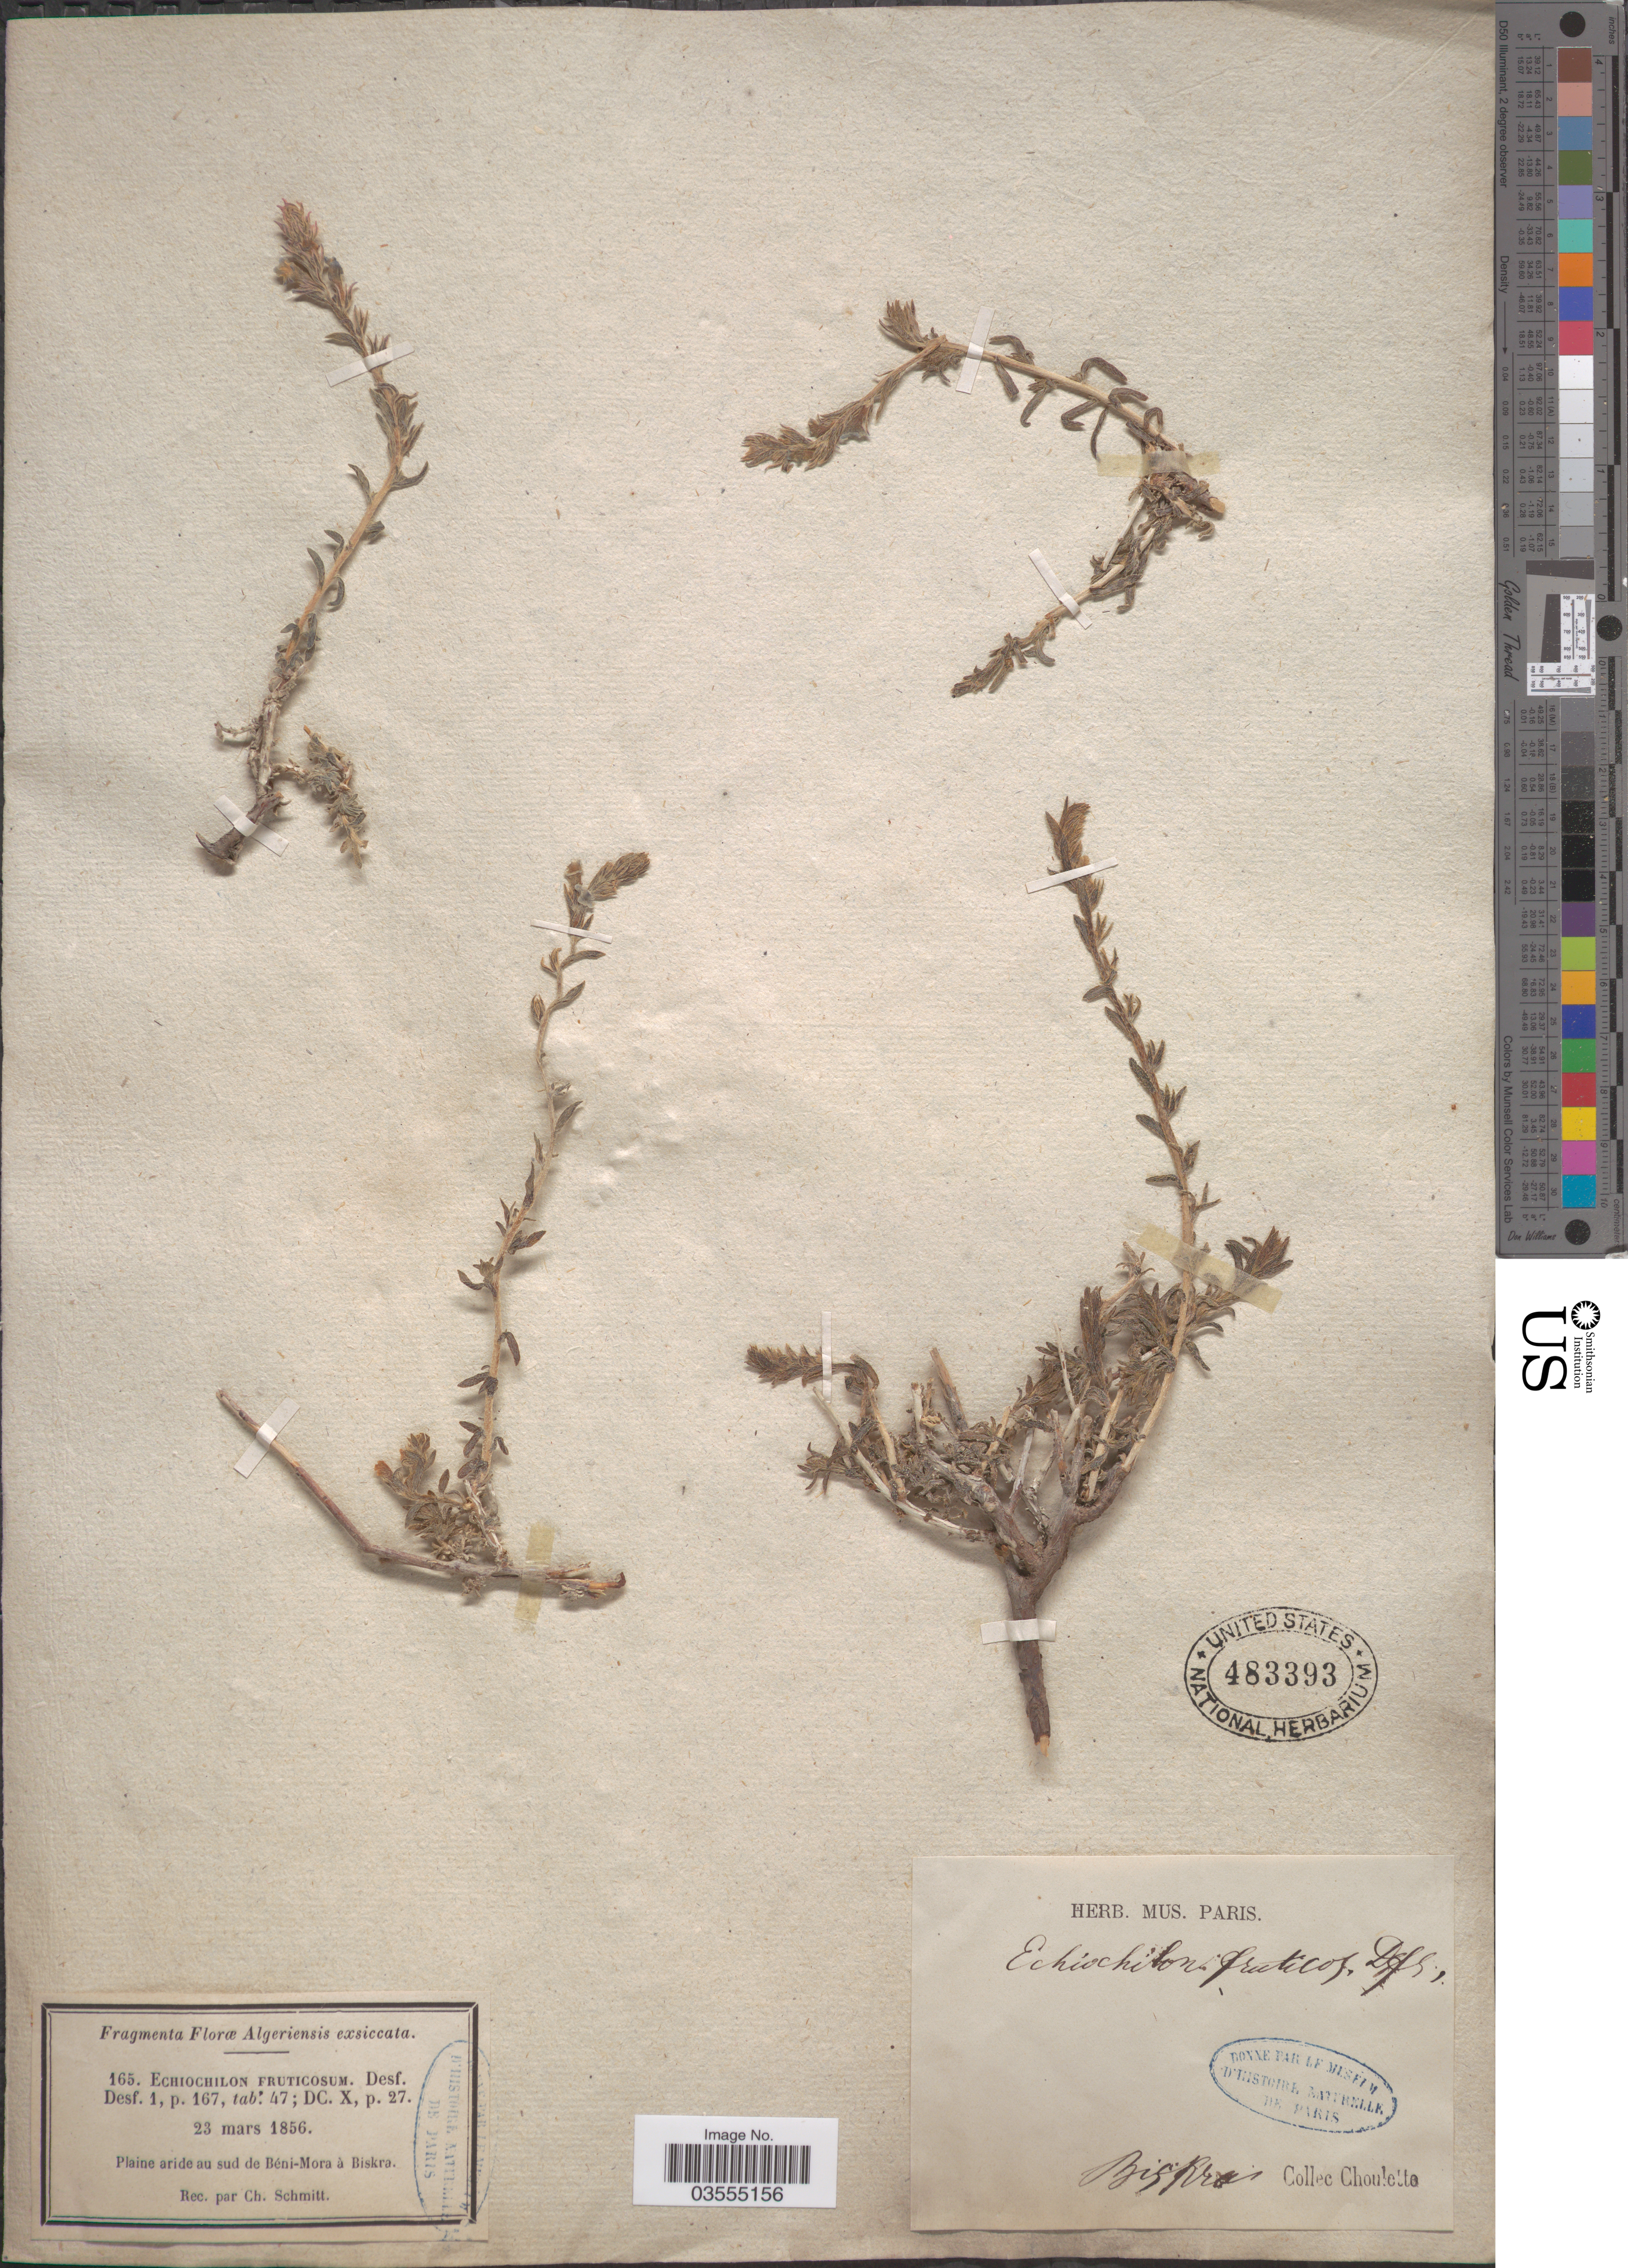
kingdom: Plantae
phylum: Tracheophyta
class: Magnoliopsida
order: Boraginales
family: Boraginaceae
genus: Echiochilon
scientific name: Echiochilon fruticosum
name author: Desf.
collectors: Choulette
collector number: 165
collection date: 1856-03-23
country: Algeria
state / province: Biskra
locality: Plaine aride au sud de Béni-Mora à Biskra.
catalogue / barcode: US 483393